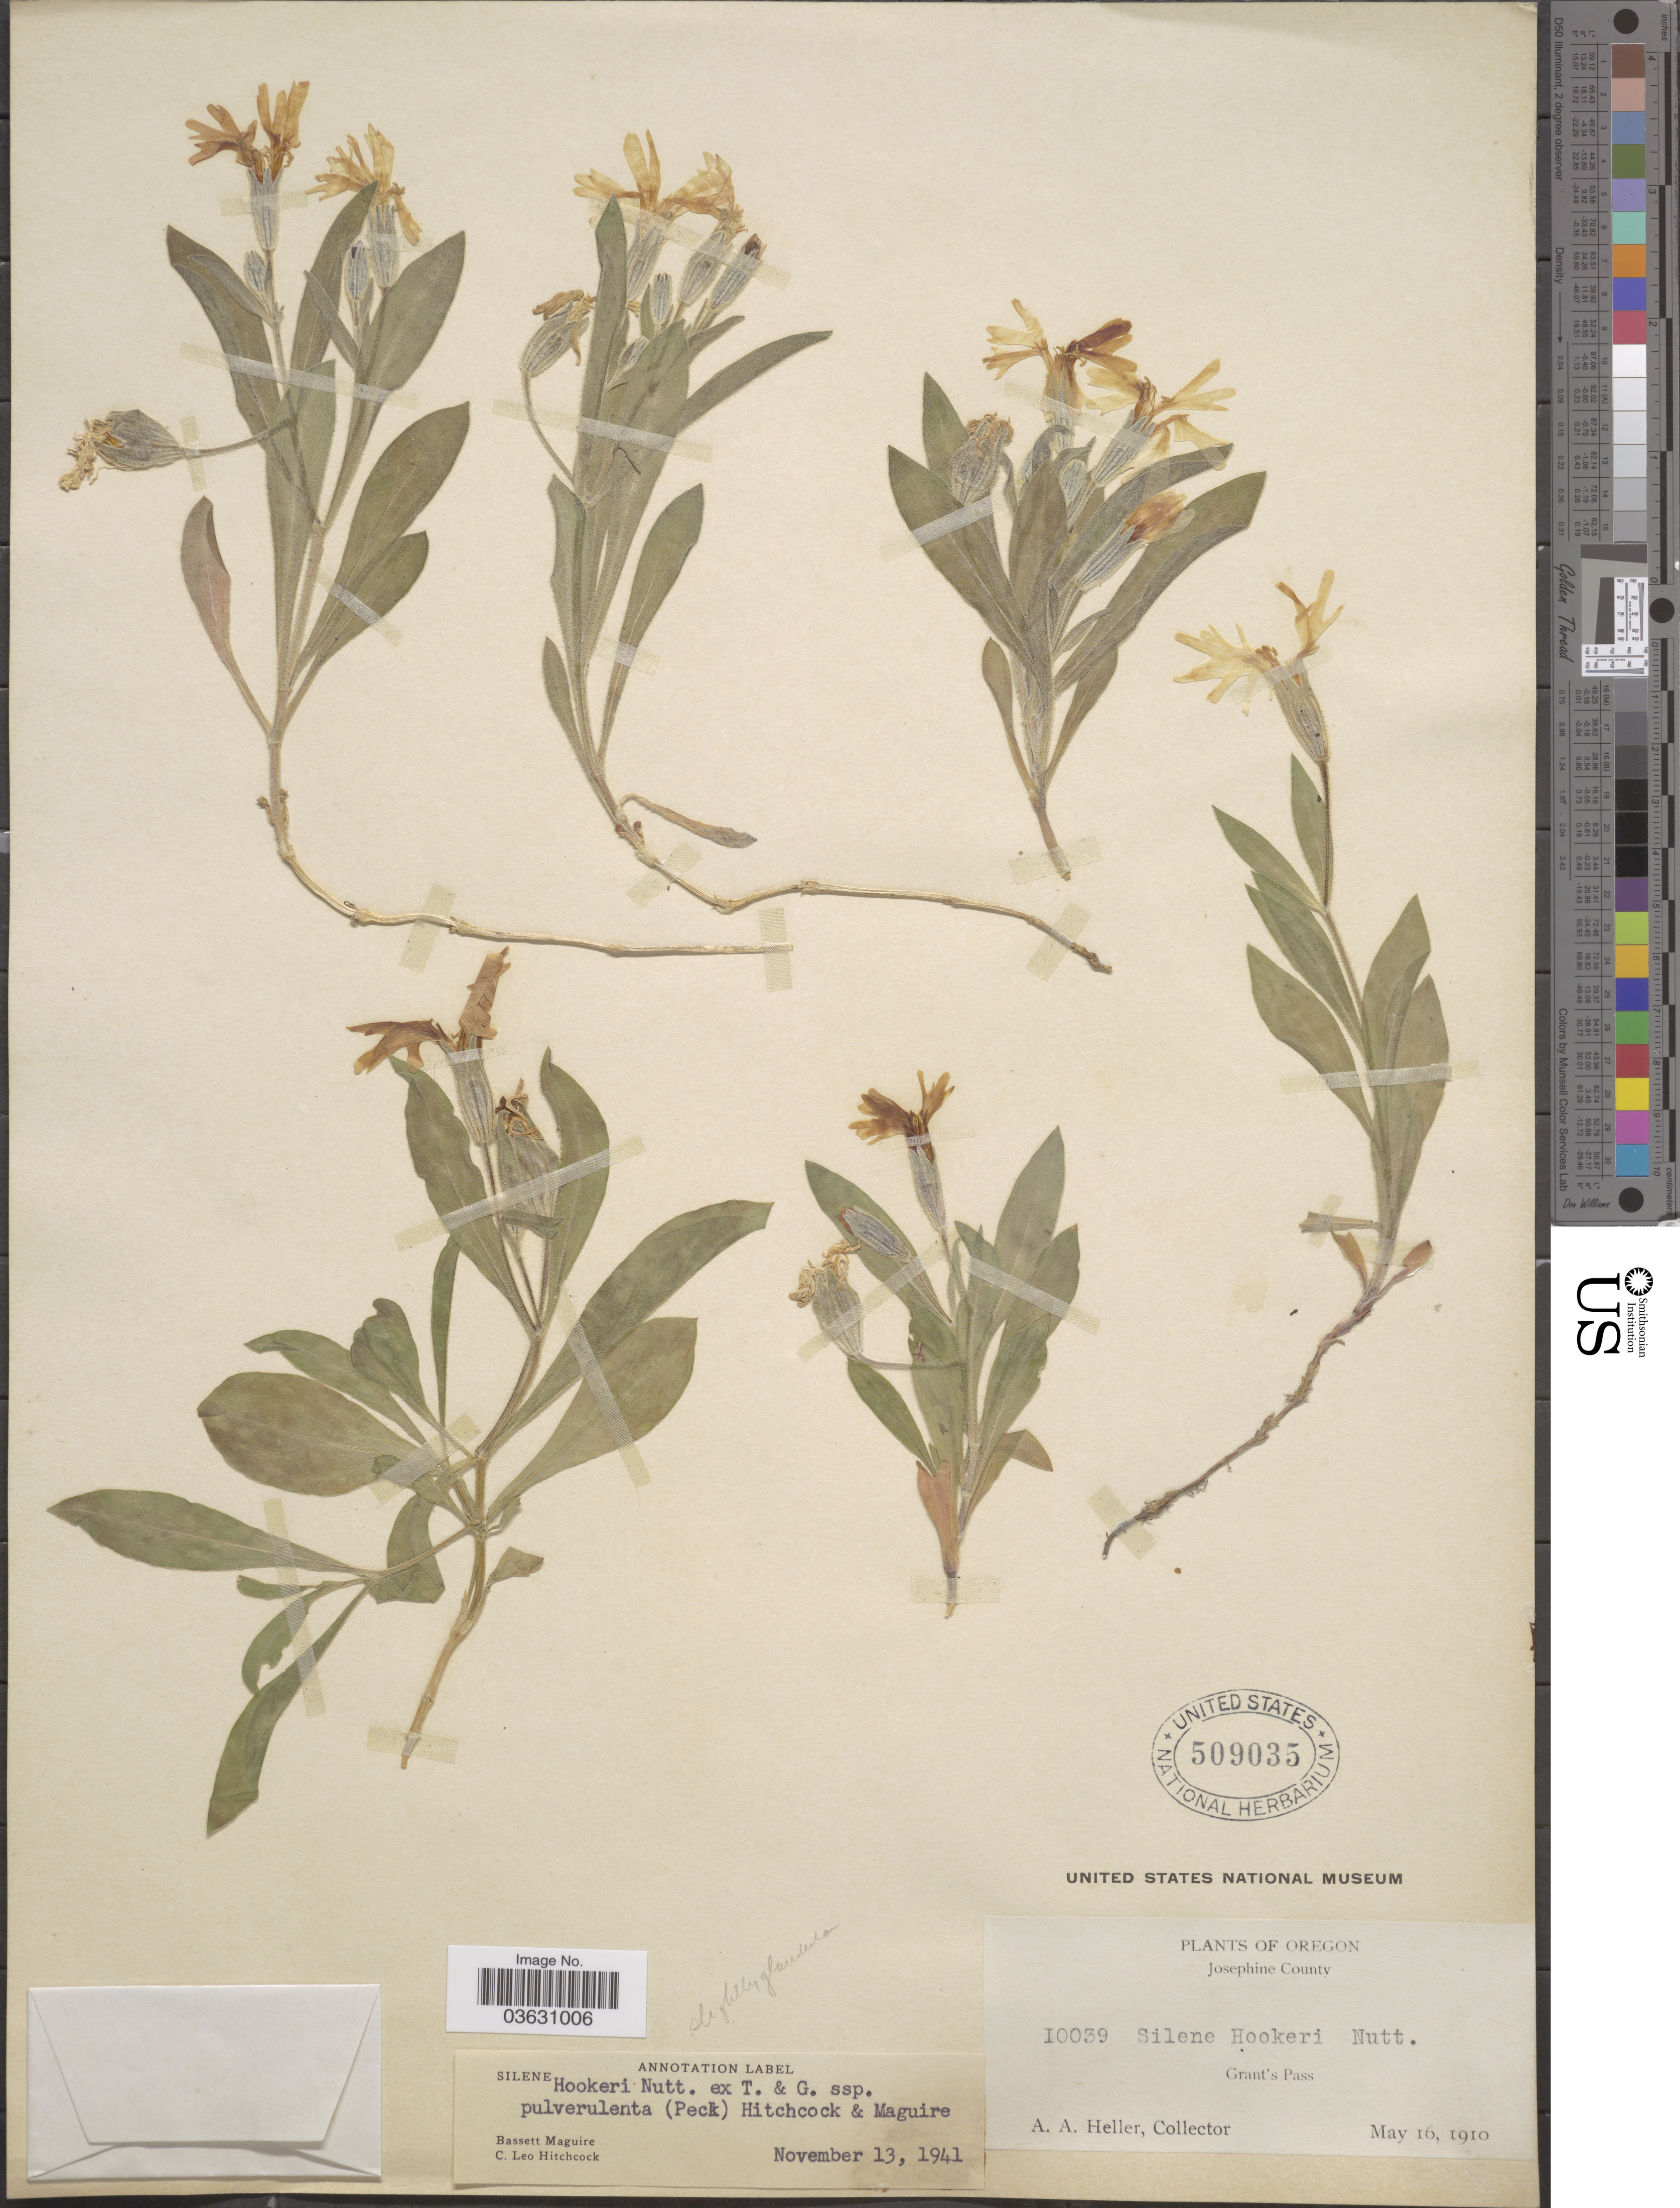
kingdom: Plantae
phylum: Tracheophyta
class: Magnoliopsida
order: Caryophyllales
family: Caryophyllaceae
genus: Silene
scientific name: Silene hookeri subsp. pulverulenta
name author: (M. Peck) C.L. Hitchc. & Maguire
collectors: A. A. Heller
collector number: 10039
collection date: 1910-05-16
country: United States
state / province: Oregon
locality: Josephine County. Grant's Pass.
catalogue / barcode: US 809035